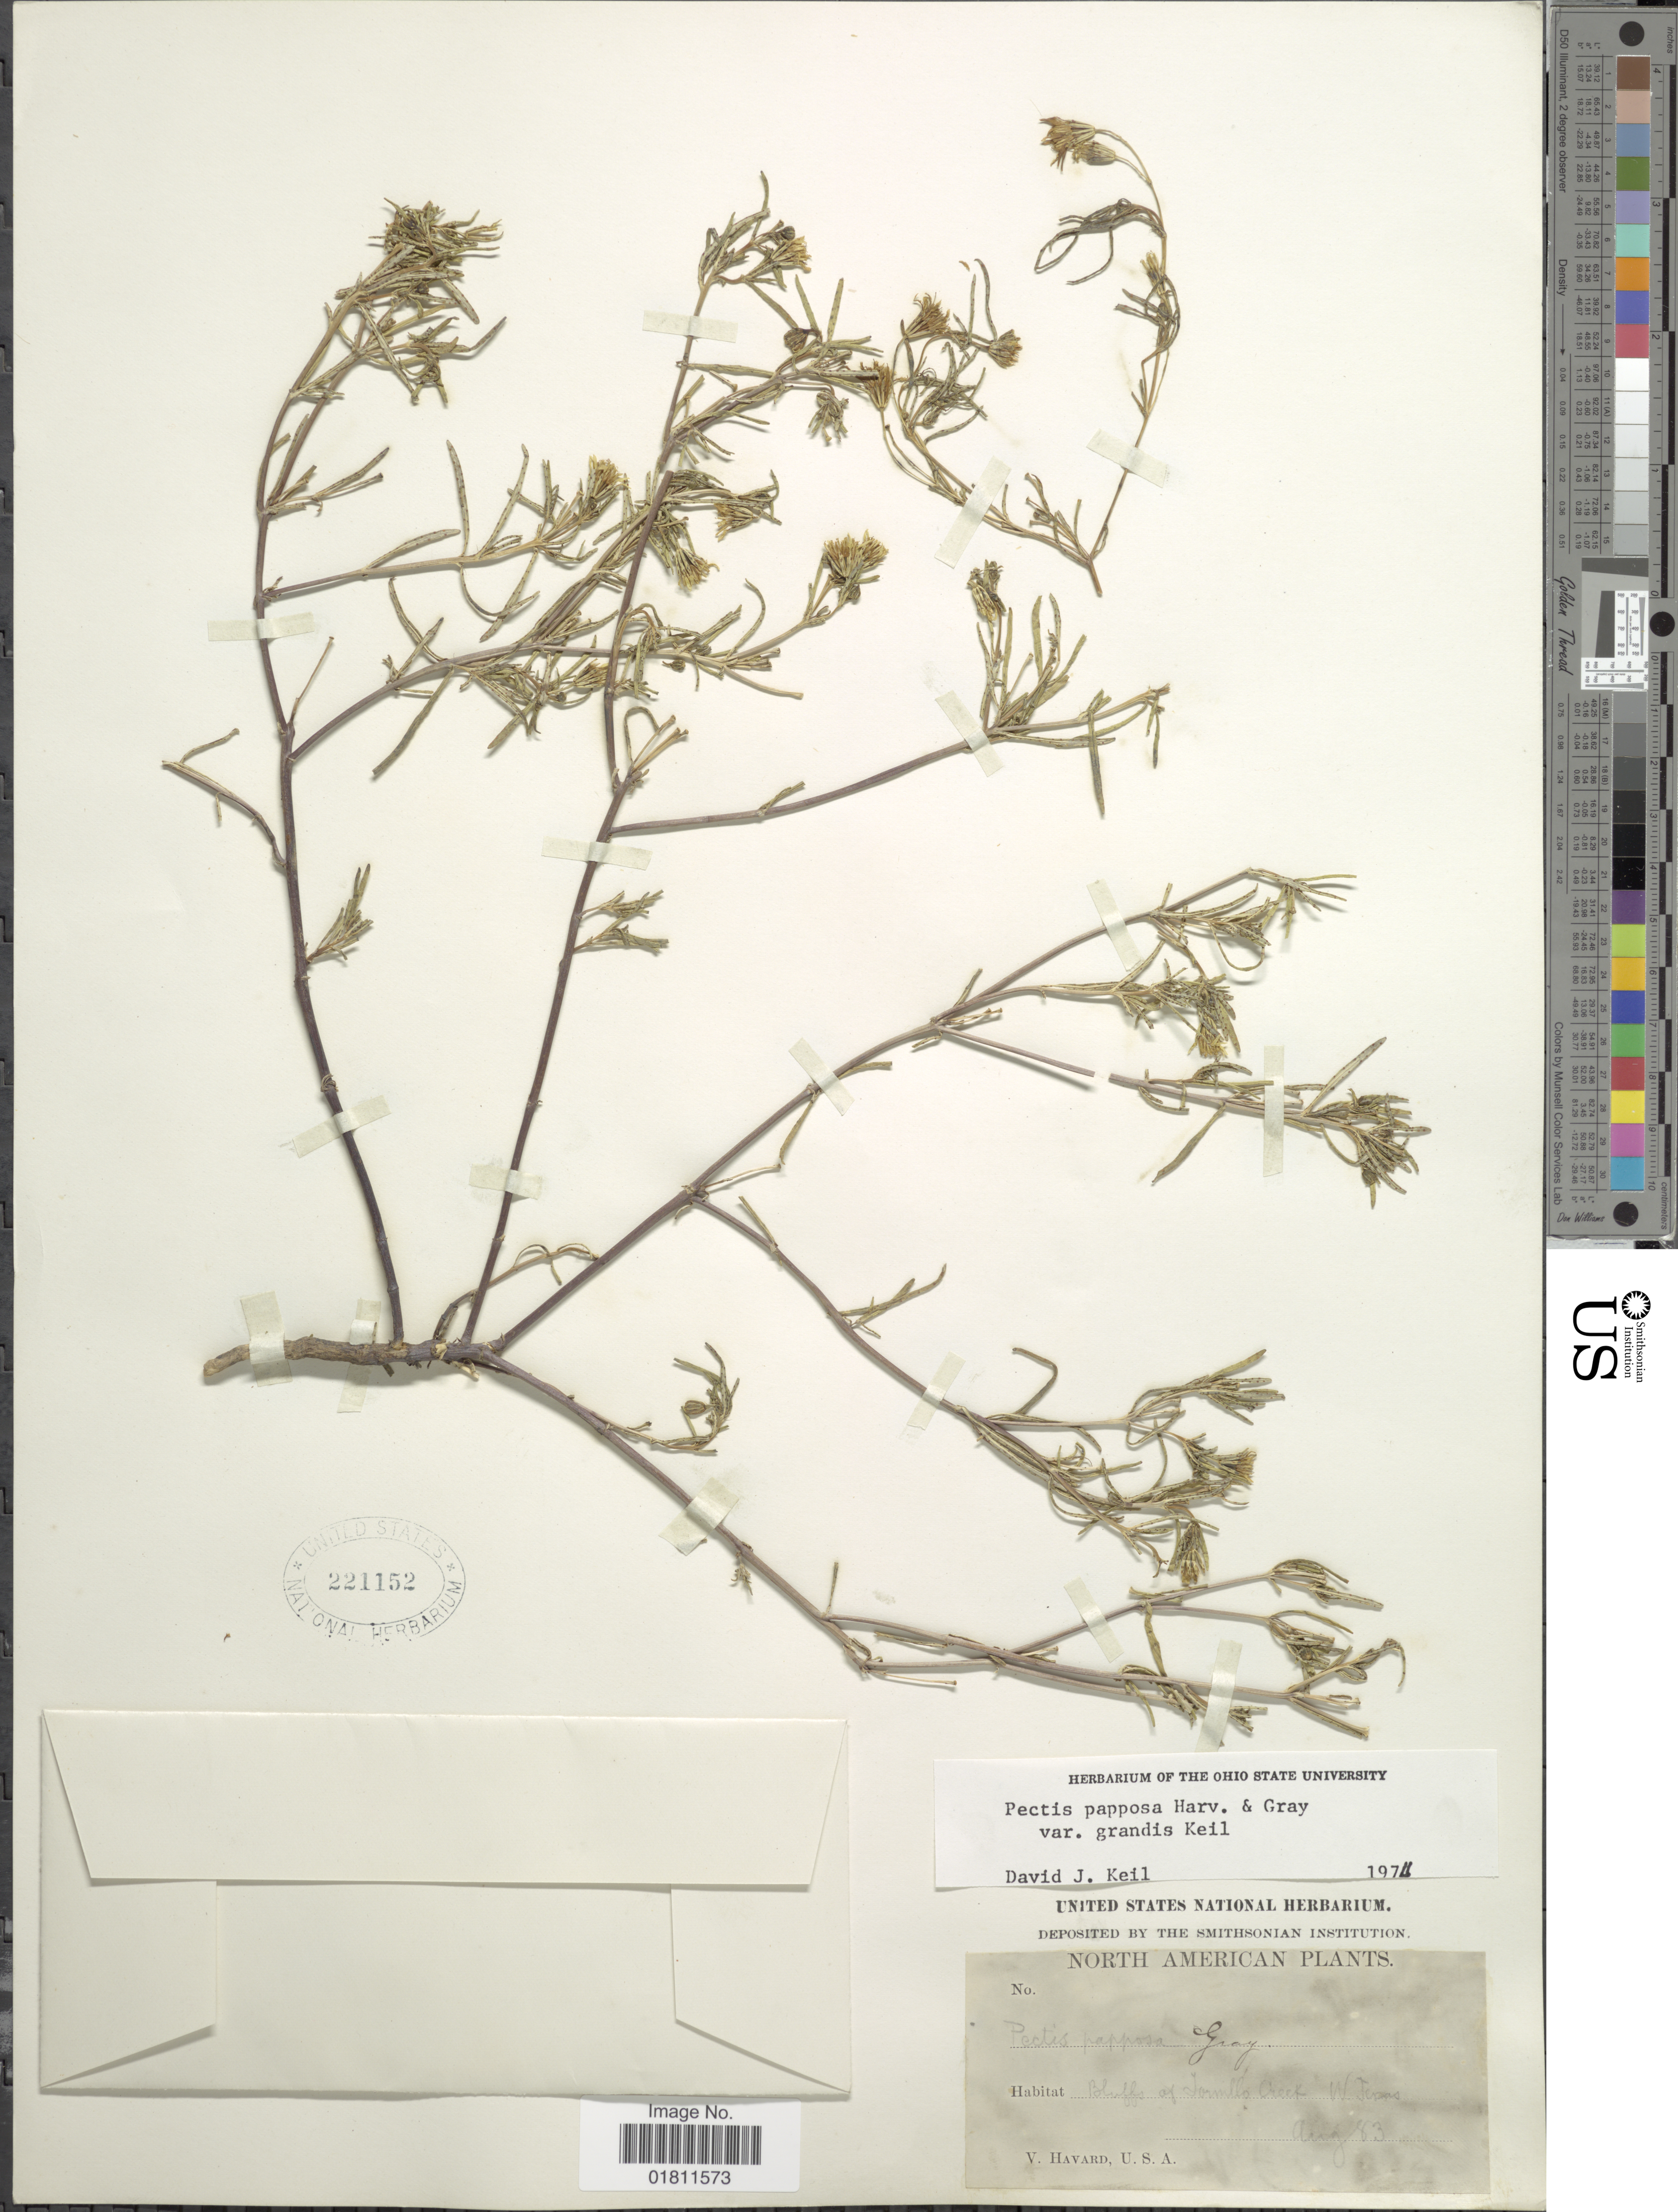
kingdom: Plantae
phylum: Tracheophyta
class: Magnoliopsida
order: Asterales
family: Asteraceae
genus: Pectis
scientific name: Pectis papposa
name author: Harv. & A. Gray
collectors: V. Havard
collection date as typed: Transcribed d/m/y: /8/83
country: United States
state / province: Texas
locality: Bluffs of Tornillo Creek, W. Texas.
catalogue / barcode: US 221152